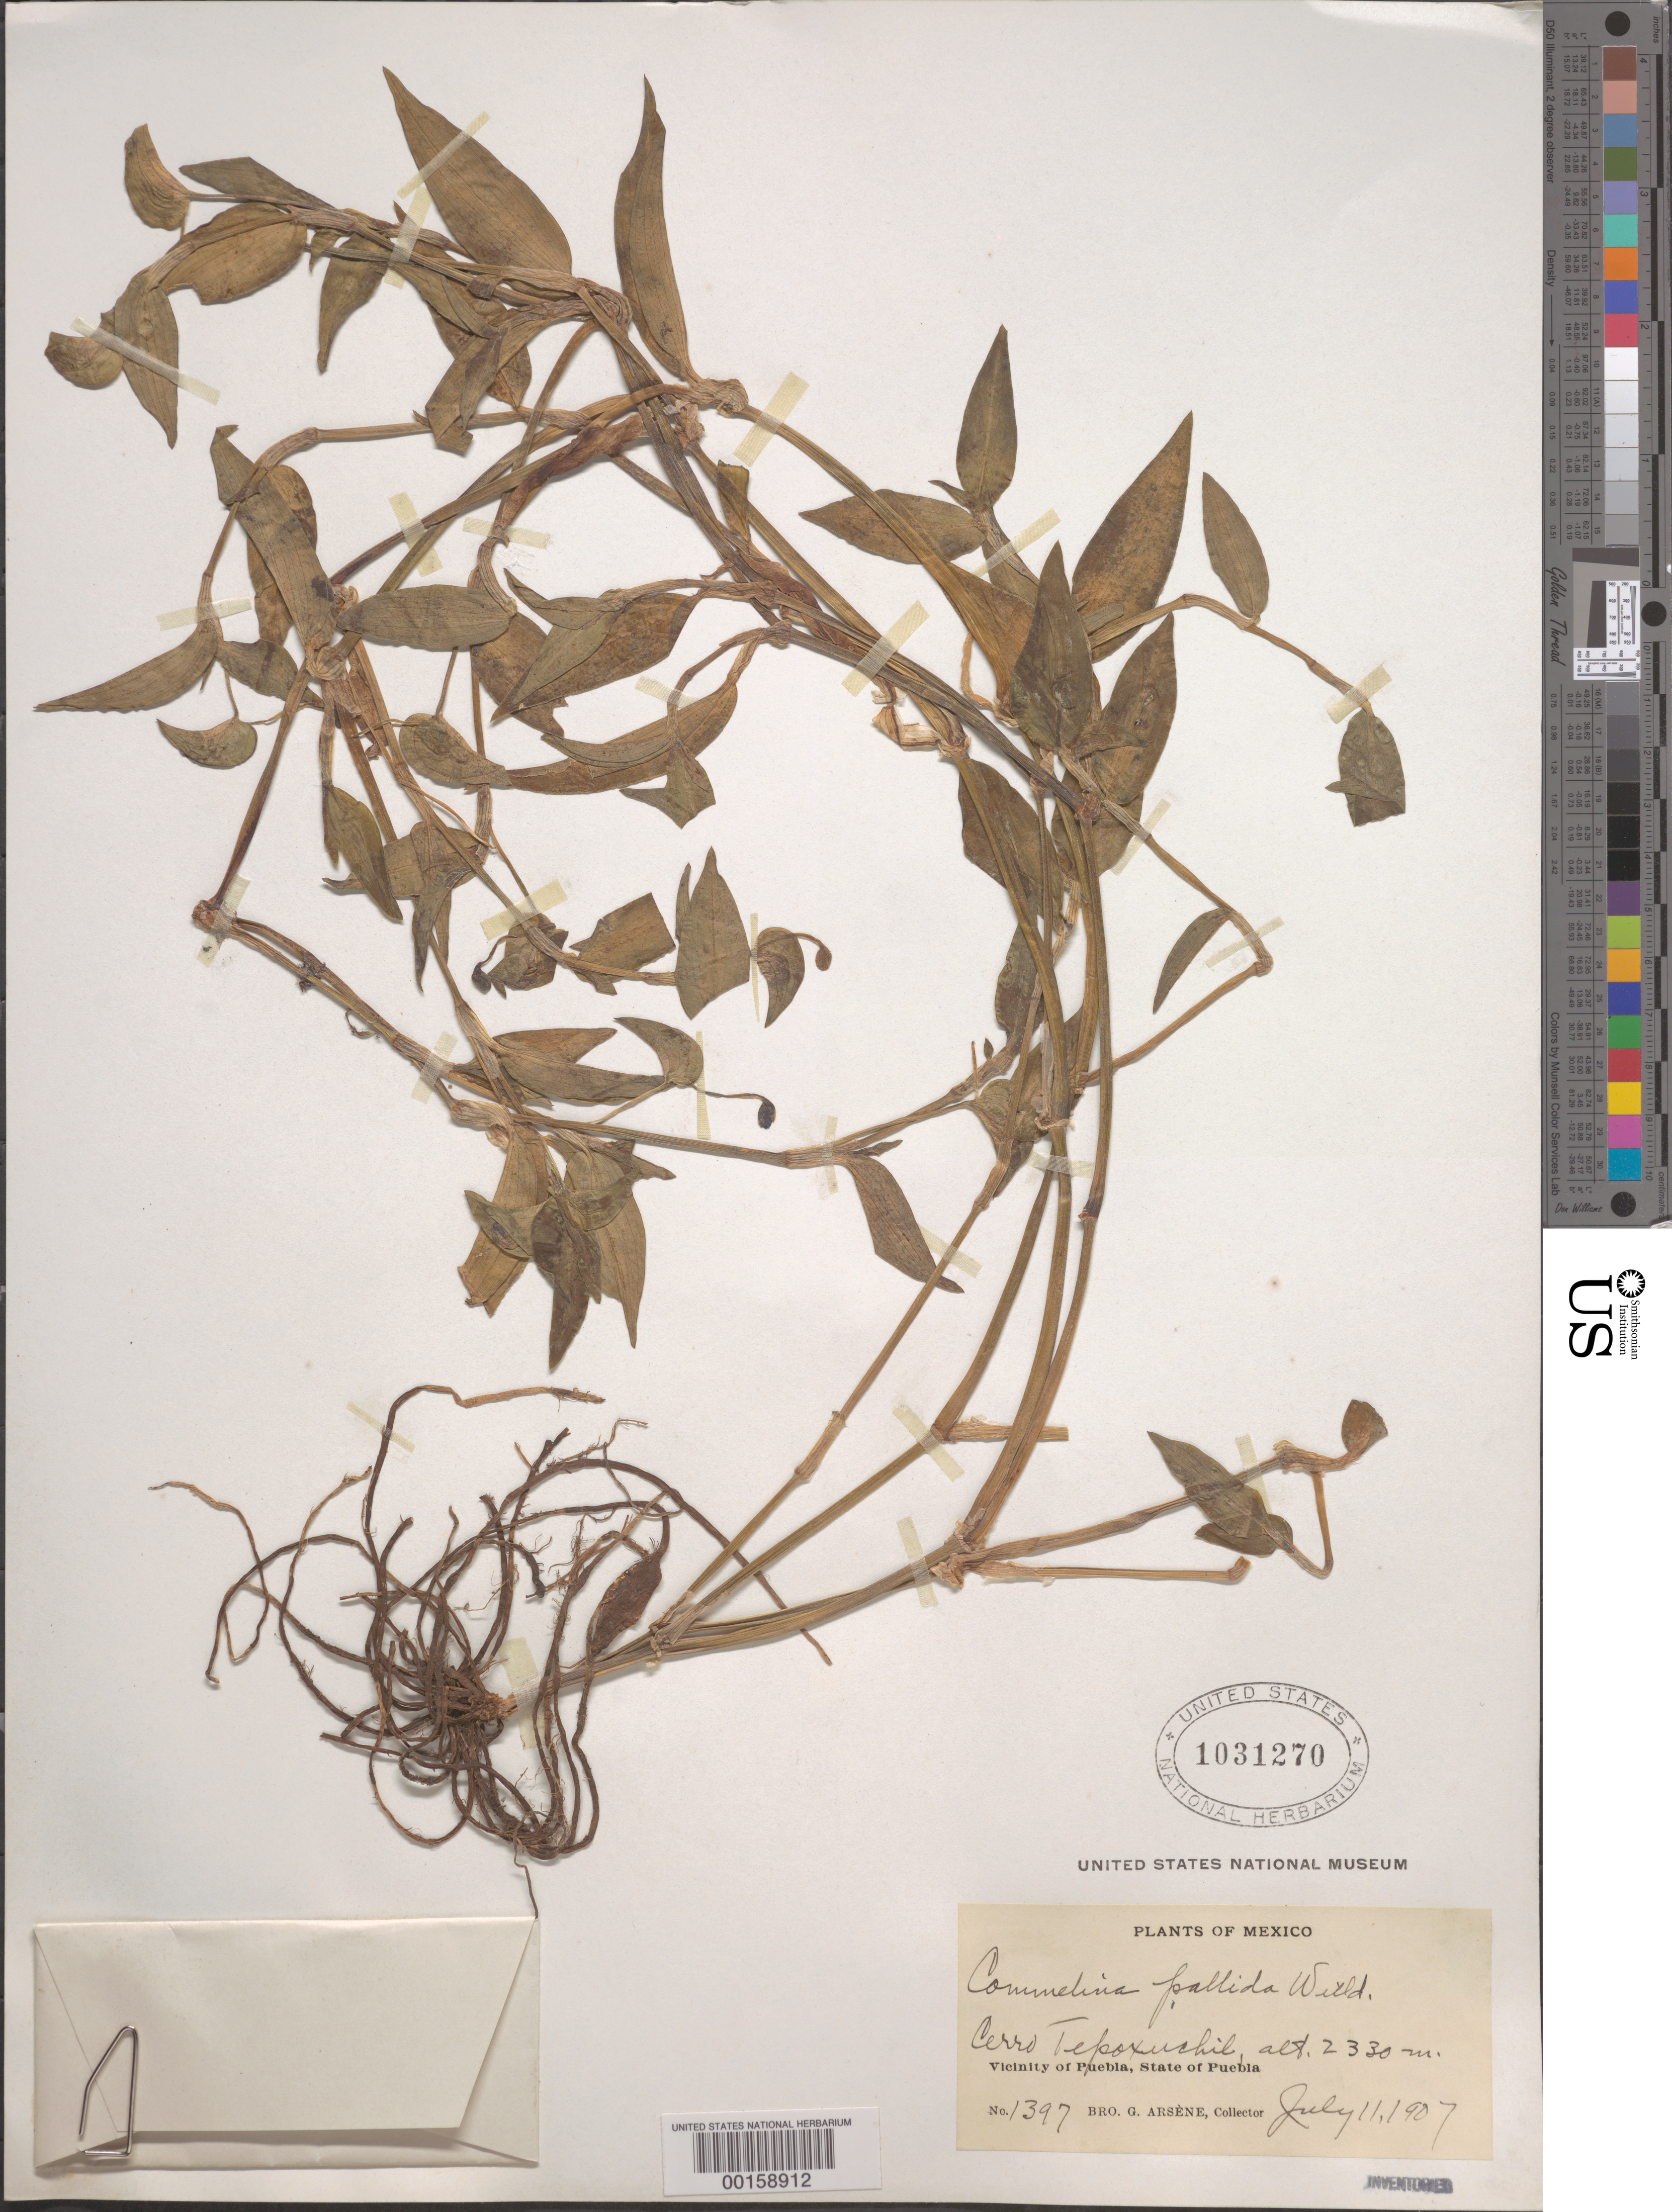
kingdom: Plantae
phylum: Tracheophyta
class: Liliopsida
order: Commelinales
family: Commelinaceae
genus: Commelina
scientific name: Commelina pallida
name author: Willd.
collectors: Bro. G. Arsène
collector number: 1397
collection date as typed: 11 Jul 1907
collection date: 1907-07-11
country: Mexico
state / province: Puebla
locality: Puebla; cerro tepoxuchil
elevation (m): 2330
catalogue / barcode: US 1031270